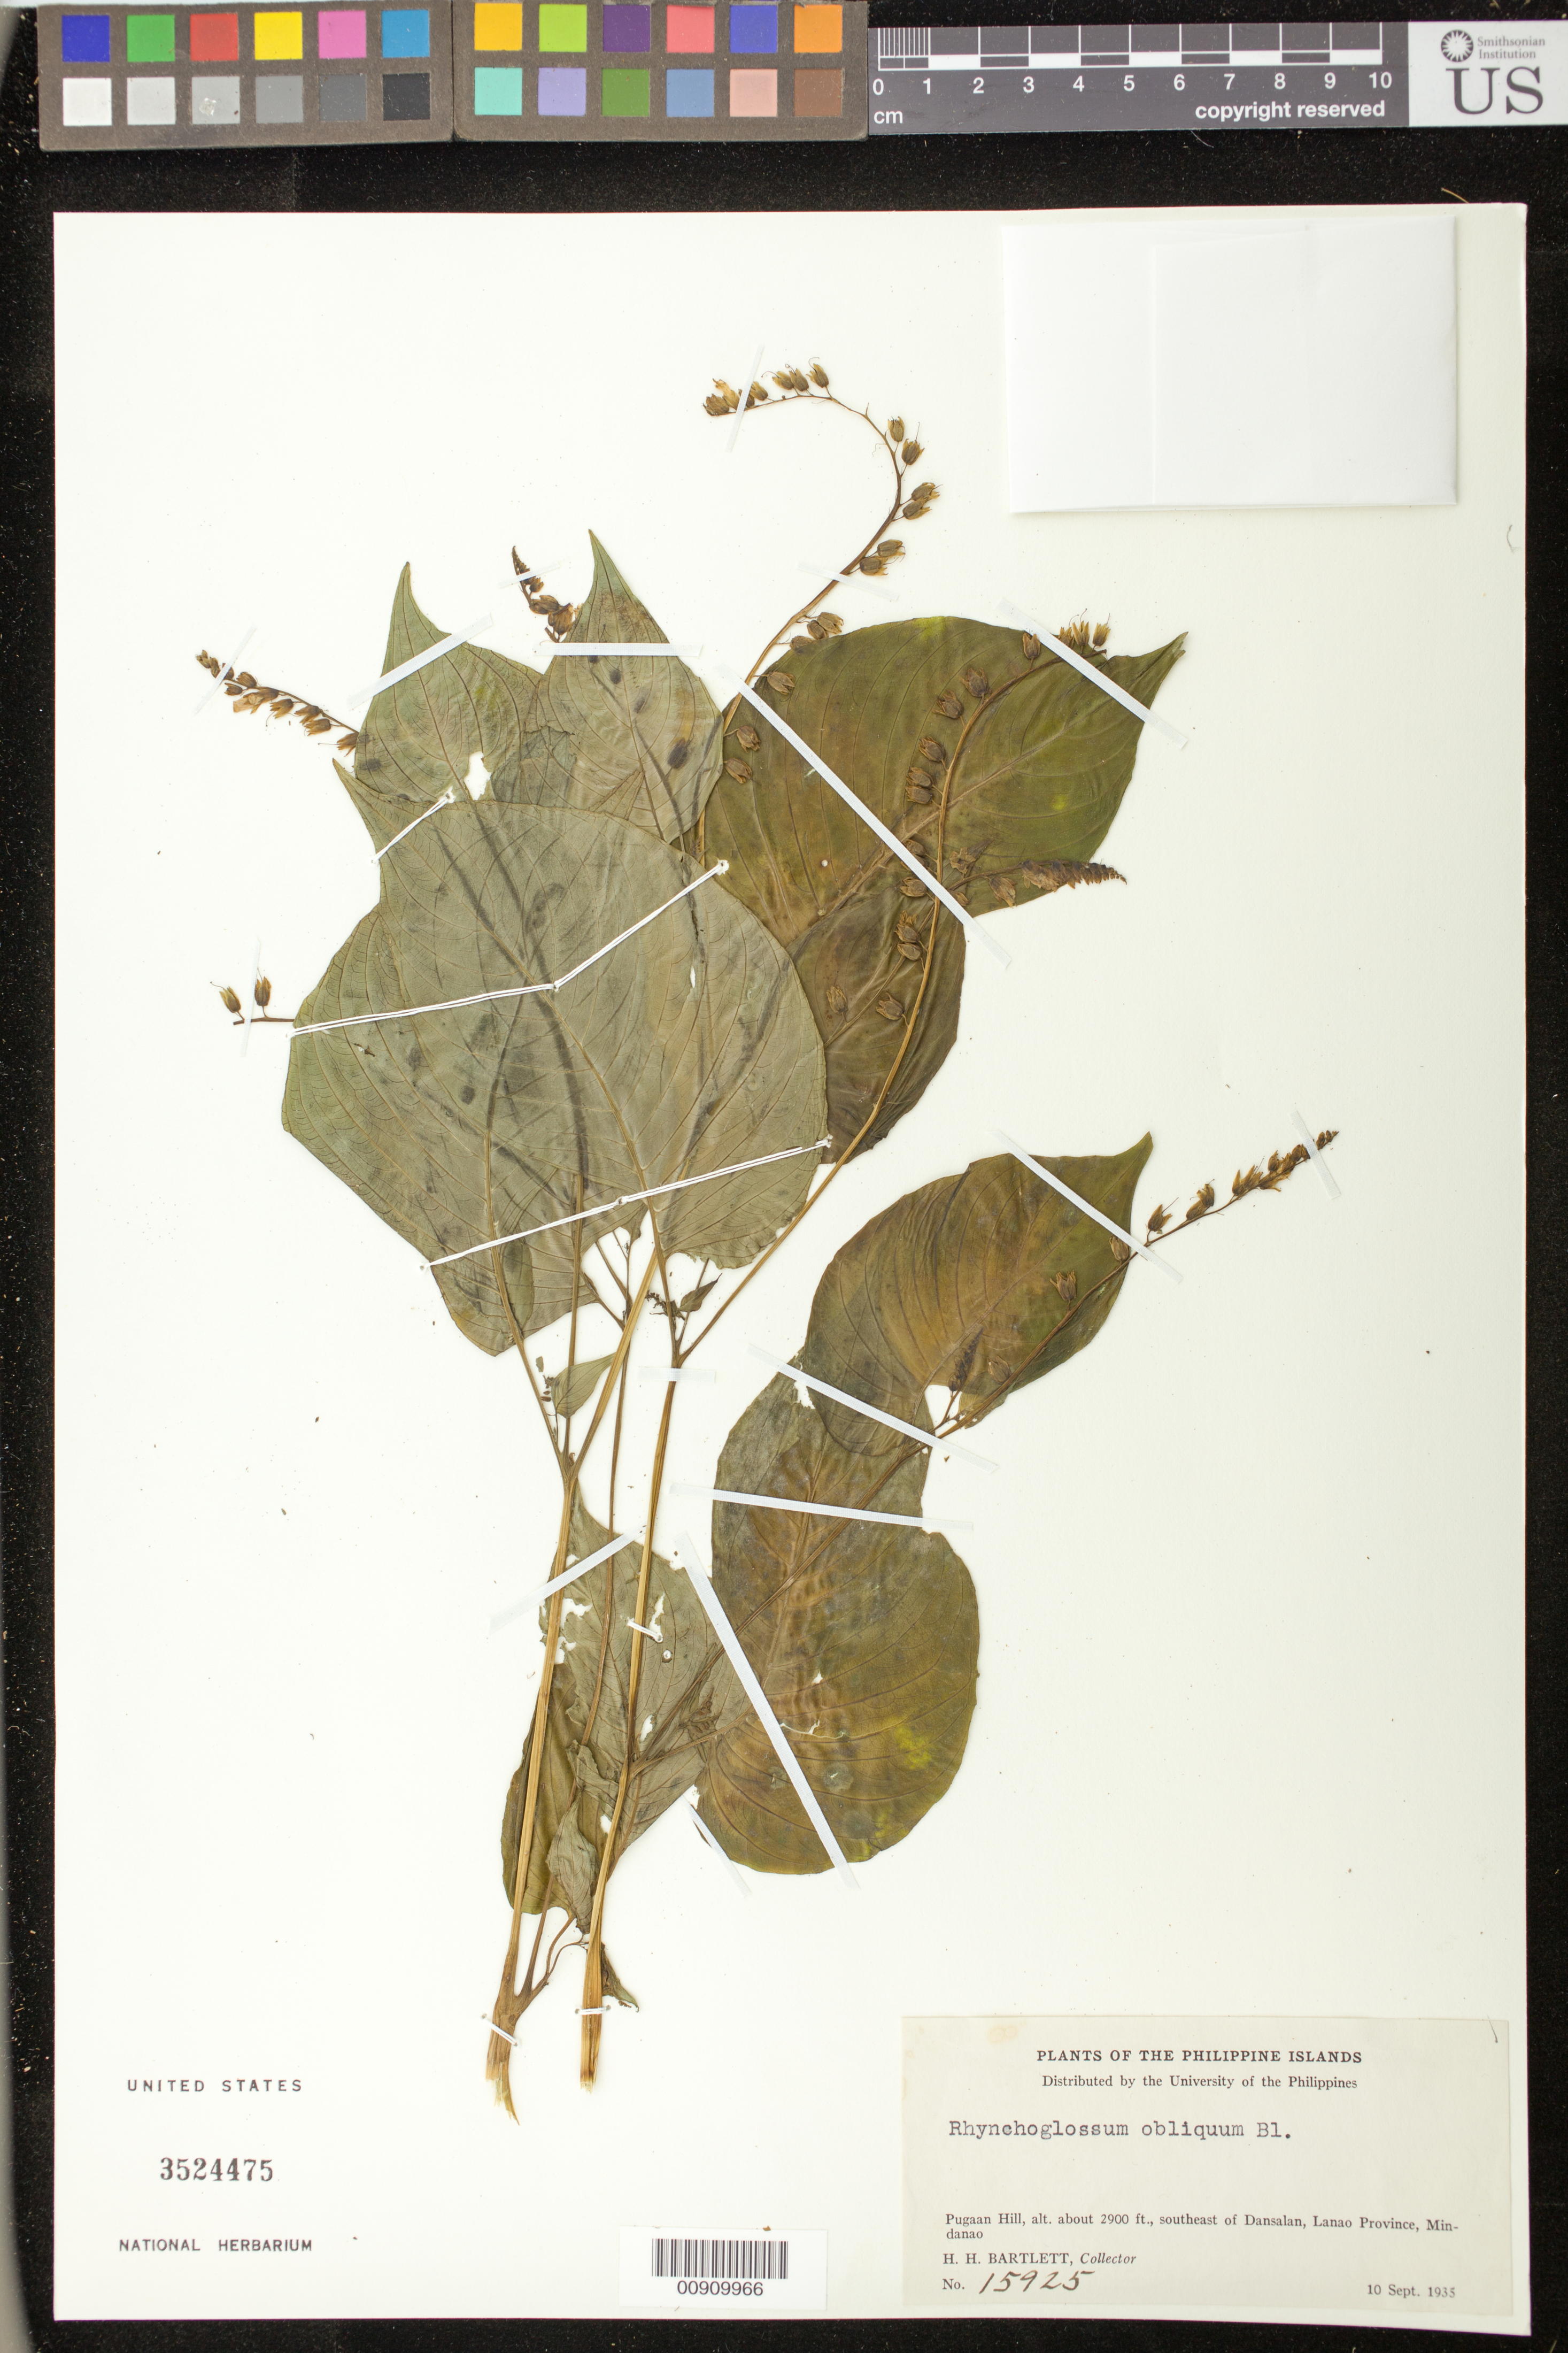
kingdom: Plantae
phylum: Tracheophyta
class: Magnoliopsida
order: Lamiales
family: Gesneriaceae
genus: Rhynchoglossum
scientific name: Rhynchoglossum obliquum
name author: Blume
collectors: H. H. Bartlett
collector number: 15925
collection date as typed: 10 Sep 1935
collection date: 1935-09-10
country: Philippines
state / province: Muslim Mindanao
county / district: Lanao del Sur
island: Mindanao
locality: Pugaan Hill, southeast of Dansalan, Lanao Province, Mindanao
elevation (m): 884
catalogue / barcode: US 3524475